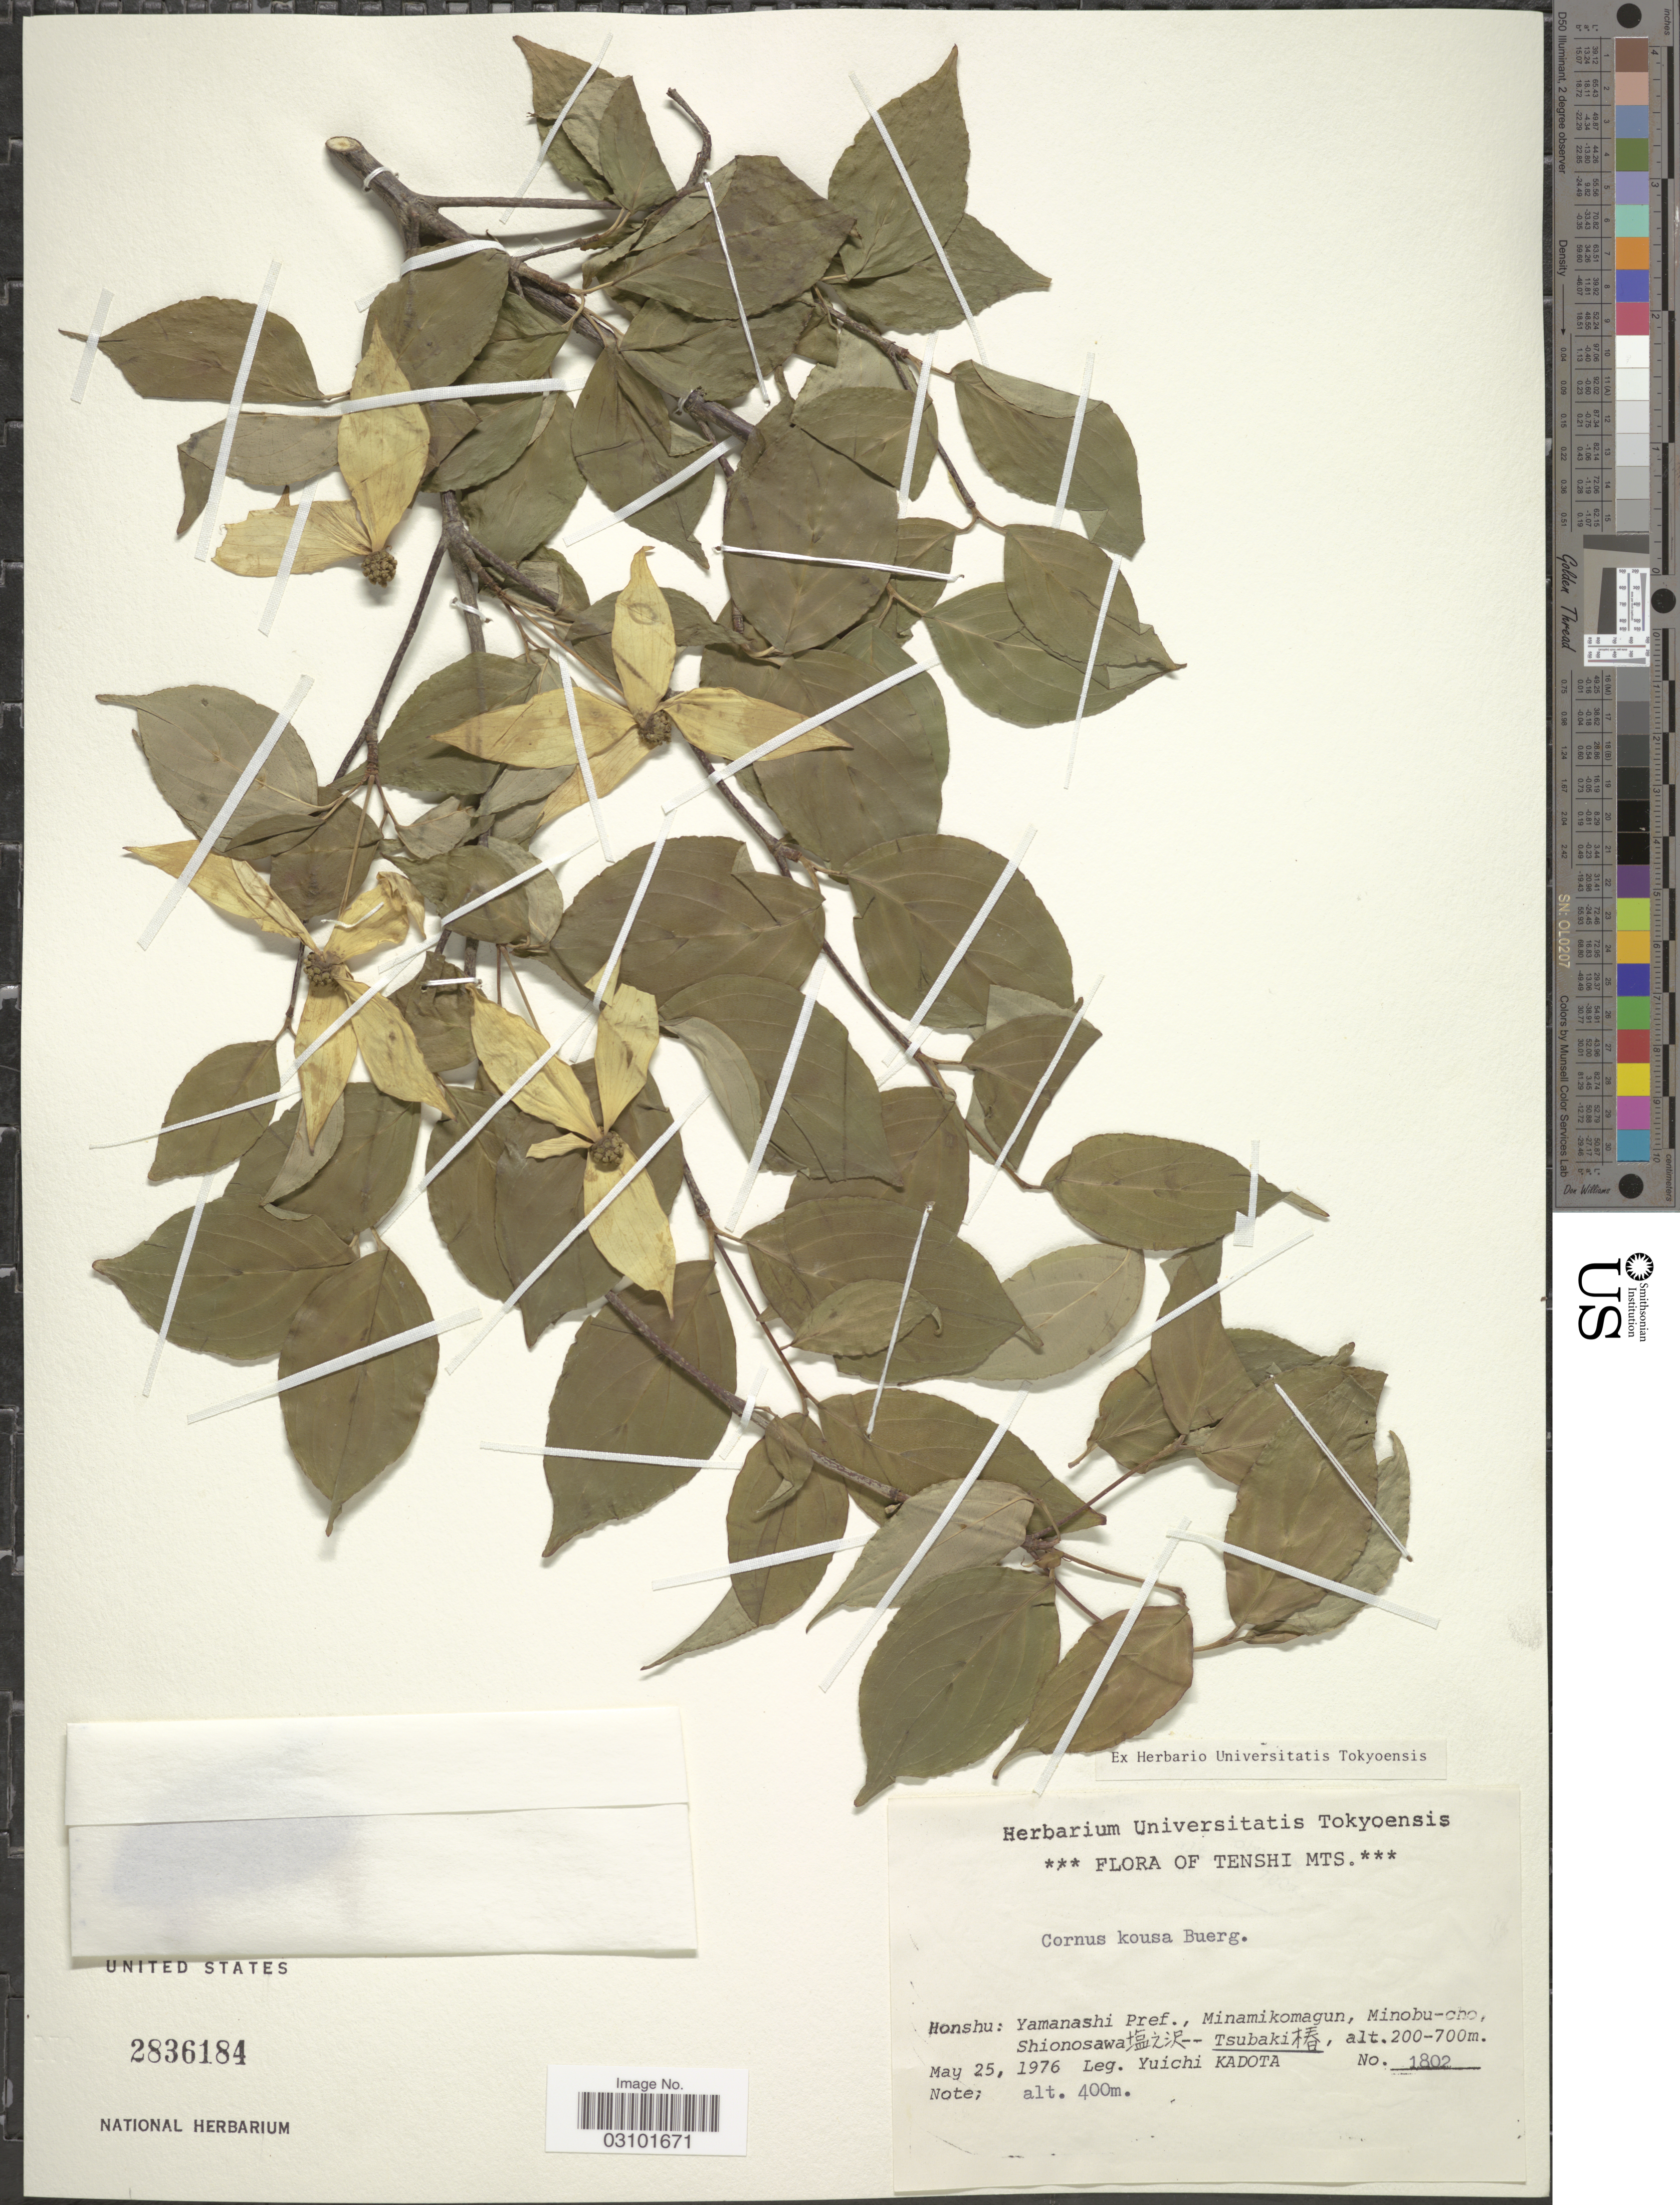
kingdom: Plantae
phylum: Tracheophyta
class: Magnoliopsida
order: Cornales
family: Cornaceae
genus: Cornus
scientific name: Cornus kousa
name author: F. Buerger ex Miq.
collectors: Y. Kadota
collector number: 1802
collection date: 1976-05-25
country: Japan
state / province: Yamanasi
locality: Tenshi Mts. Honshu: Yamanashi Pref., Minamikomagun, Minobu-cho, Shionosawa x-- Tsubaki x.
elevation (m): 400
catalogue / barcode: US 2836184